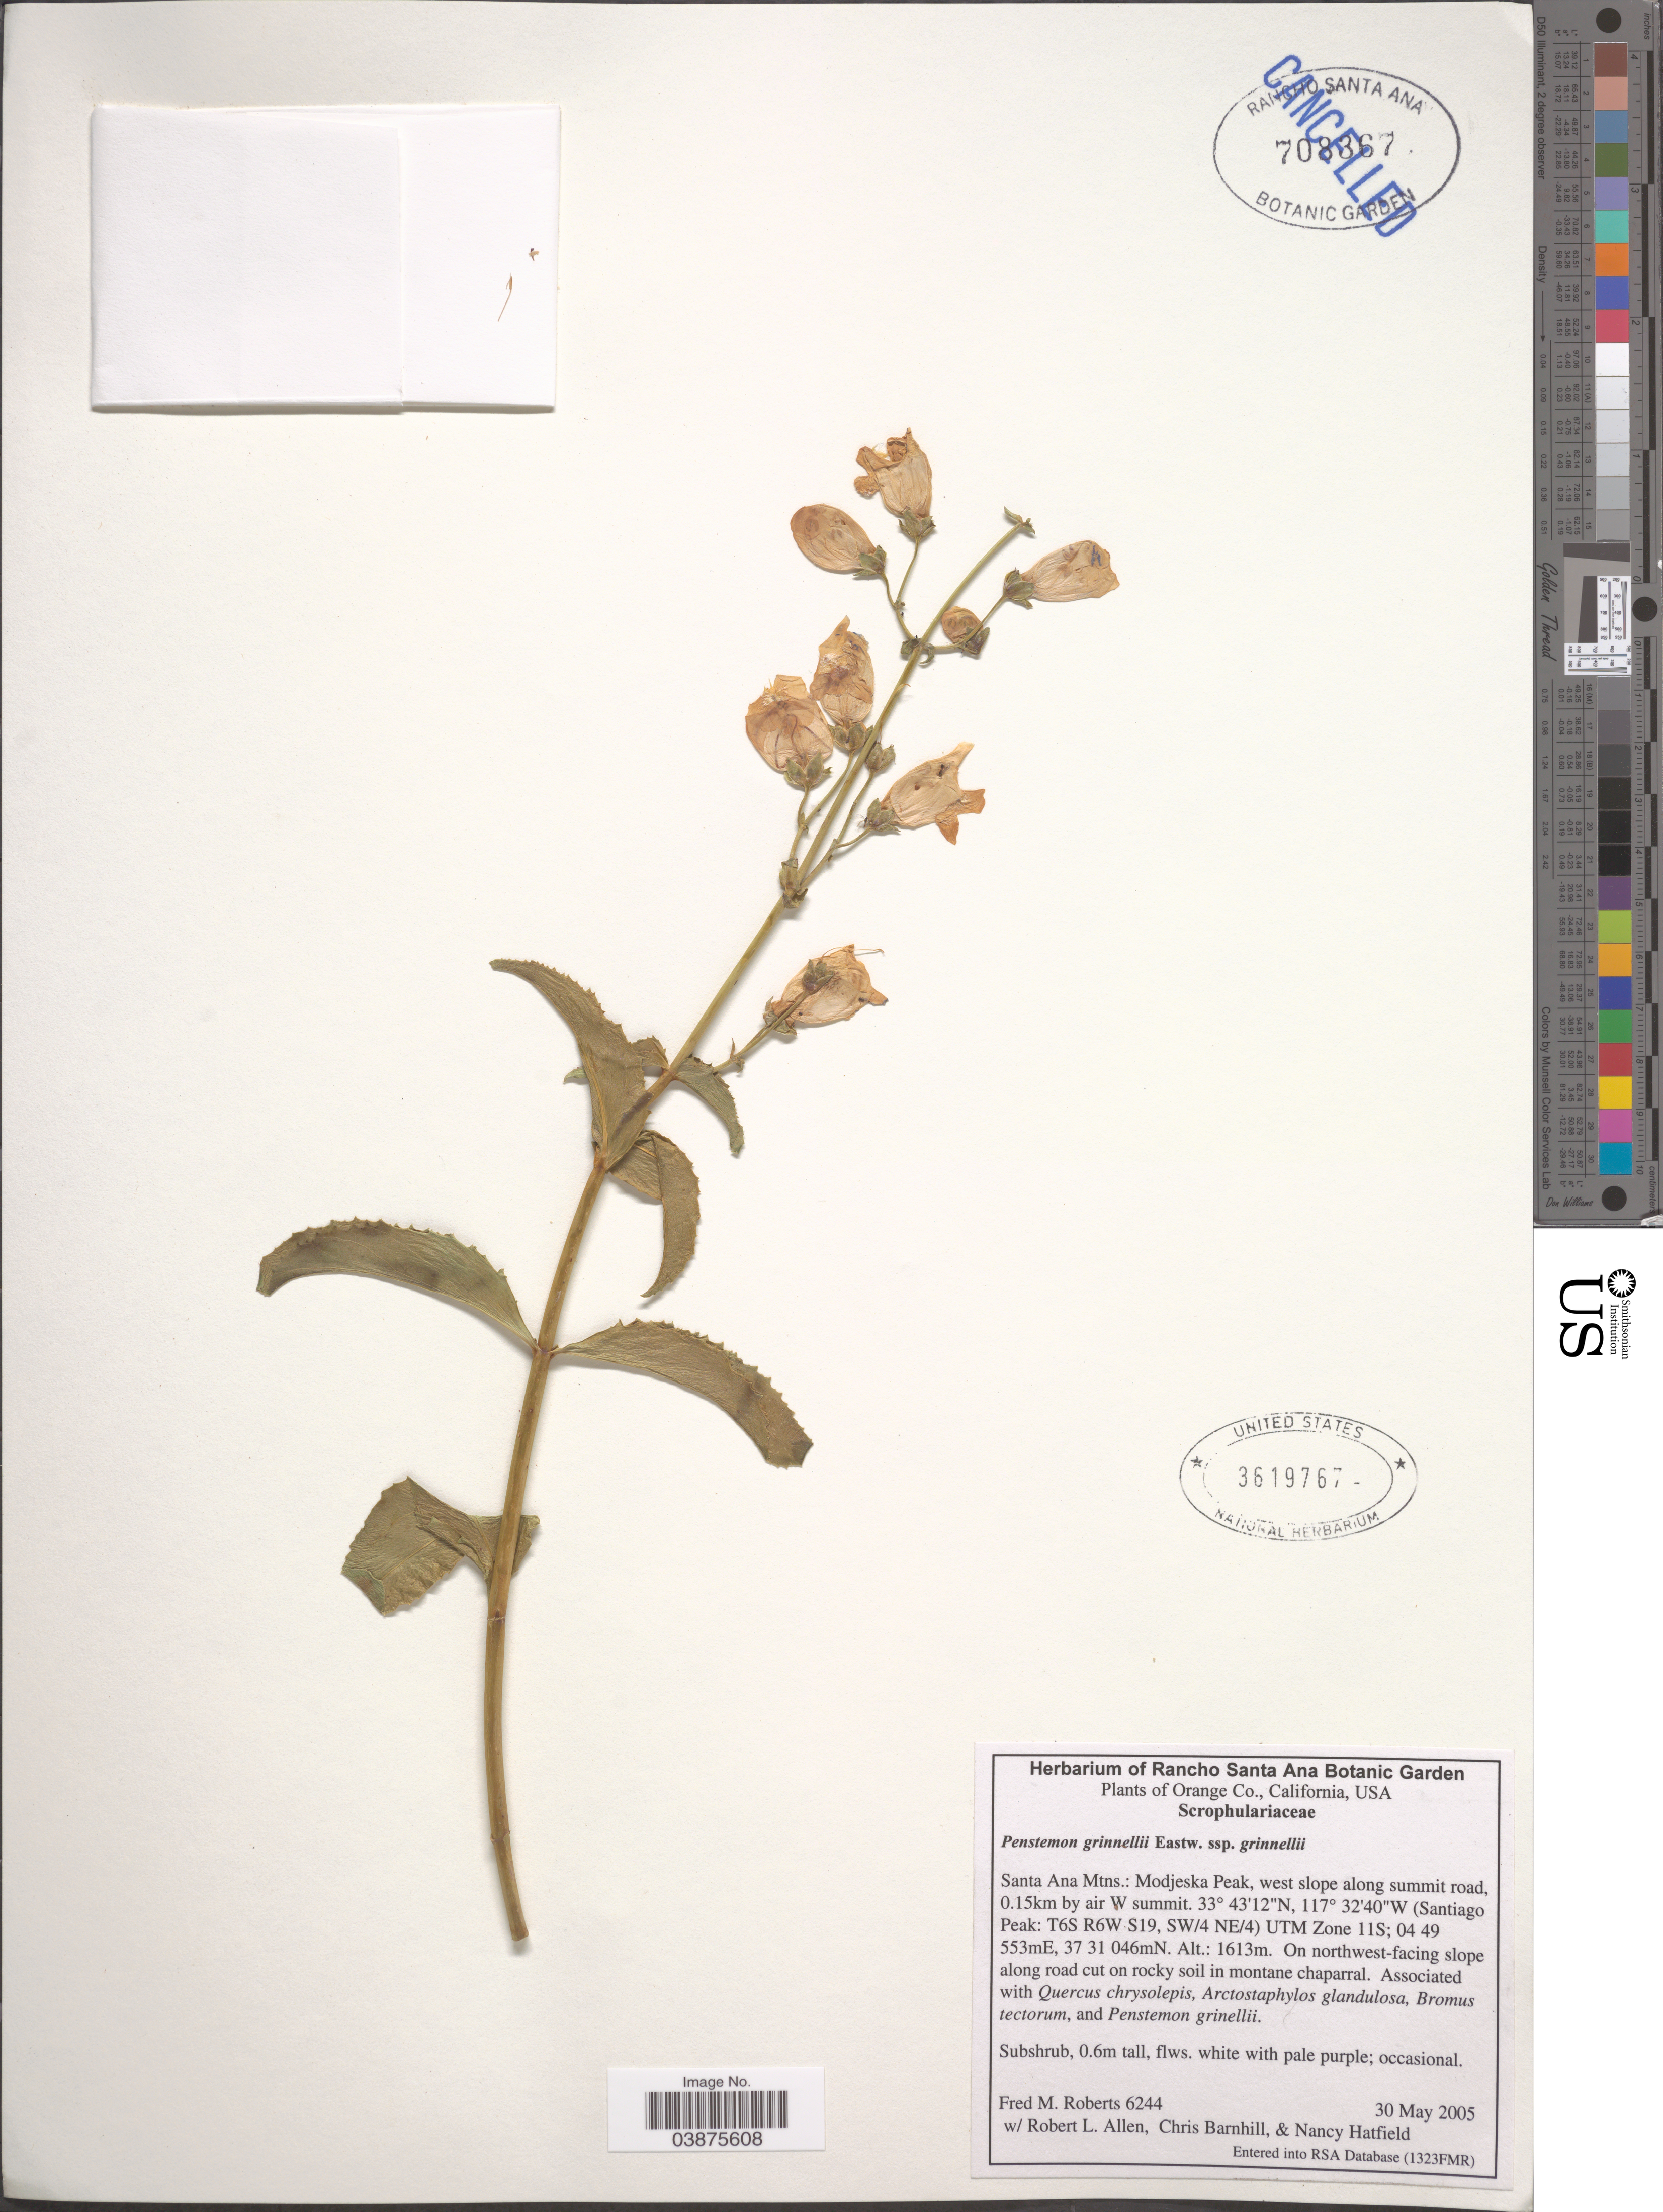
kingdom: Plantae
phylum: Tracheophyta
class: Magnoliopsida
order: Lamiales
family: Plantaginaceae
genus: Penstemon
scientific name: Penstemon grinnellii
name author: Eastw.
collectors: F. Roberts, R. Allen, C. Barnhill & N. Hatfield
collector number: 6244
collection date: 2005-05-30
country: United States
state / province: California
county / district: Orange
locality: Orange Co. Santa Ana Mtns.: Modjeska Peak, west slope along summit road, 0.15km by air W summit. (Santiago Peak: T6S R6W S19, SW/4 NE/4) UTM Zone 11S; 04 49 553mE, 37 31 046mN. On northwest-facing slope along road cut.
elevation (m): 1613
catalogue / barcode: US 3619767